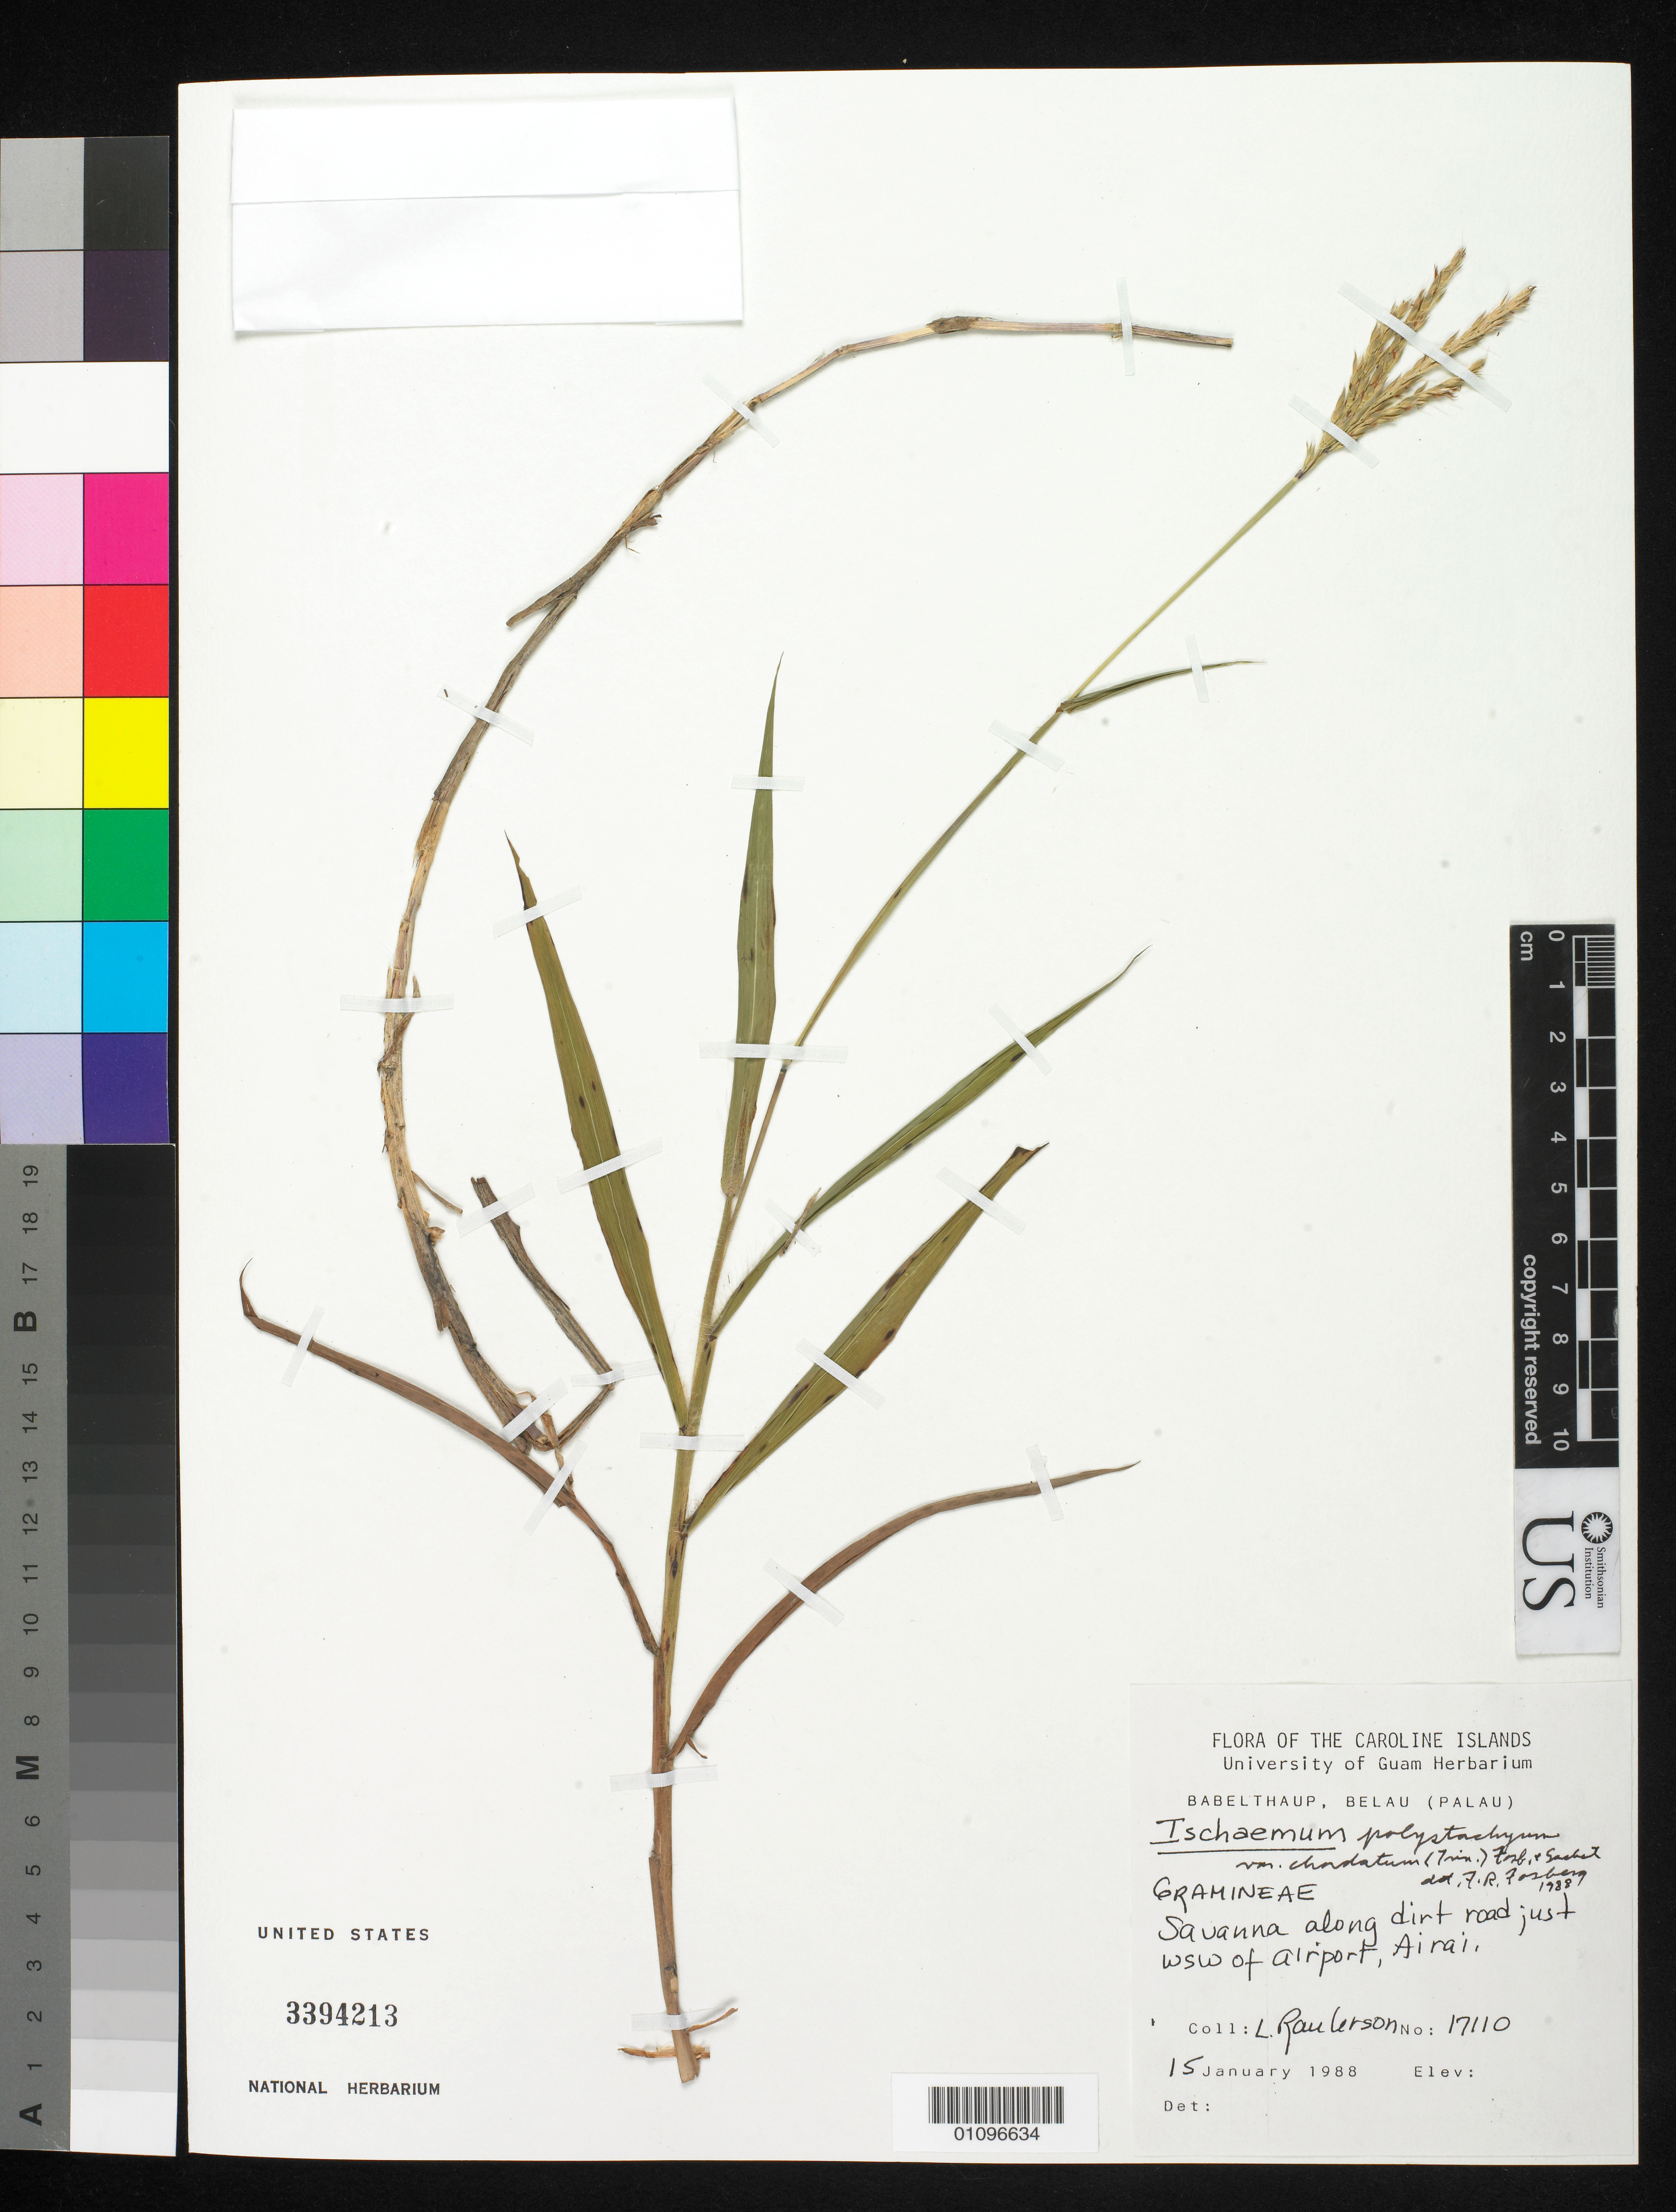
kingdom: Plantae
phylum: Tracheophyta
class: Liliopsida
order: Poales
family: Poaceae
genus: Ischaemum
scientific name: Ischaemum polystachyum var. chordatum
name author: (Trin.) Fosberg & Sachet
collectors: L. Raulerson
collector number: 17110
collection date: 1988-01-15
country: Guam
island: Guam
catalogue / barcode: US 3394213